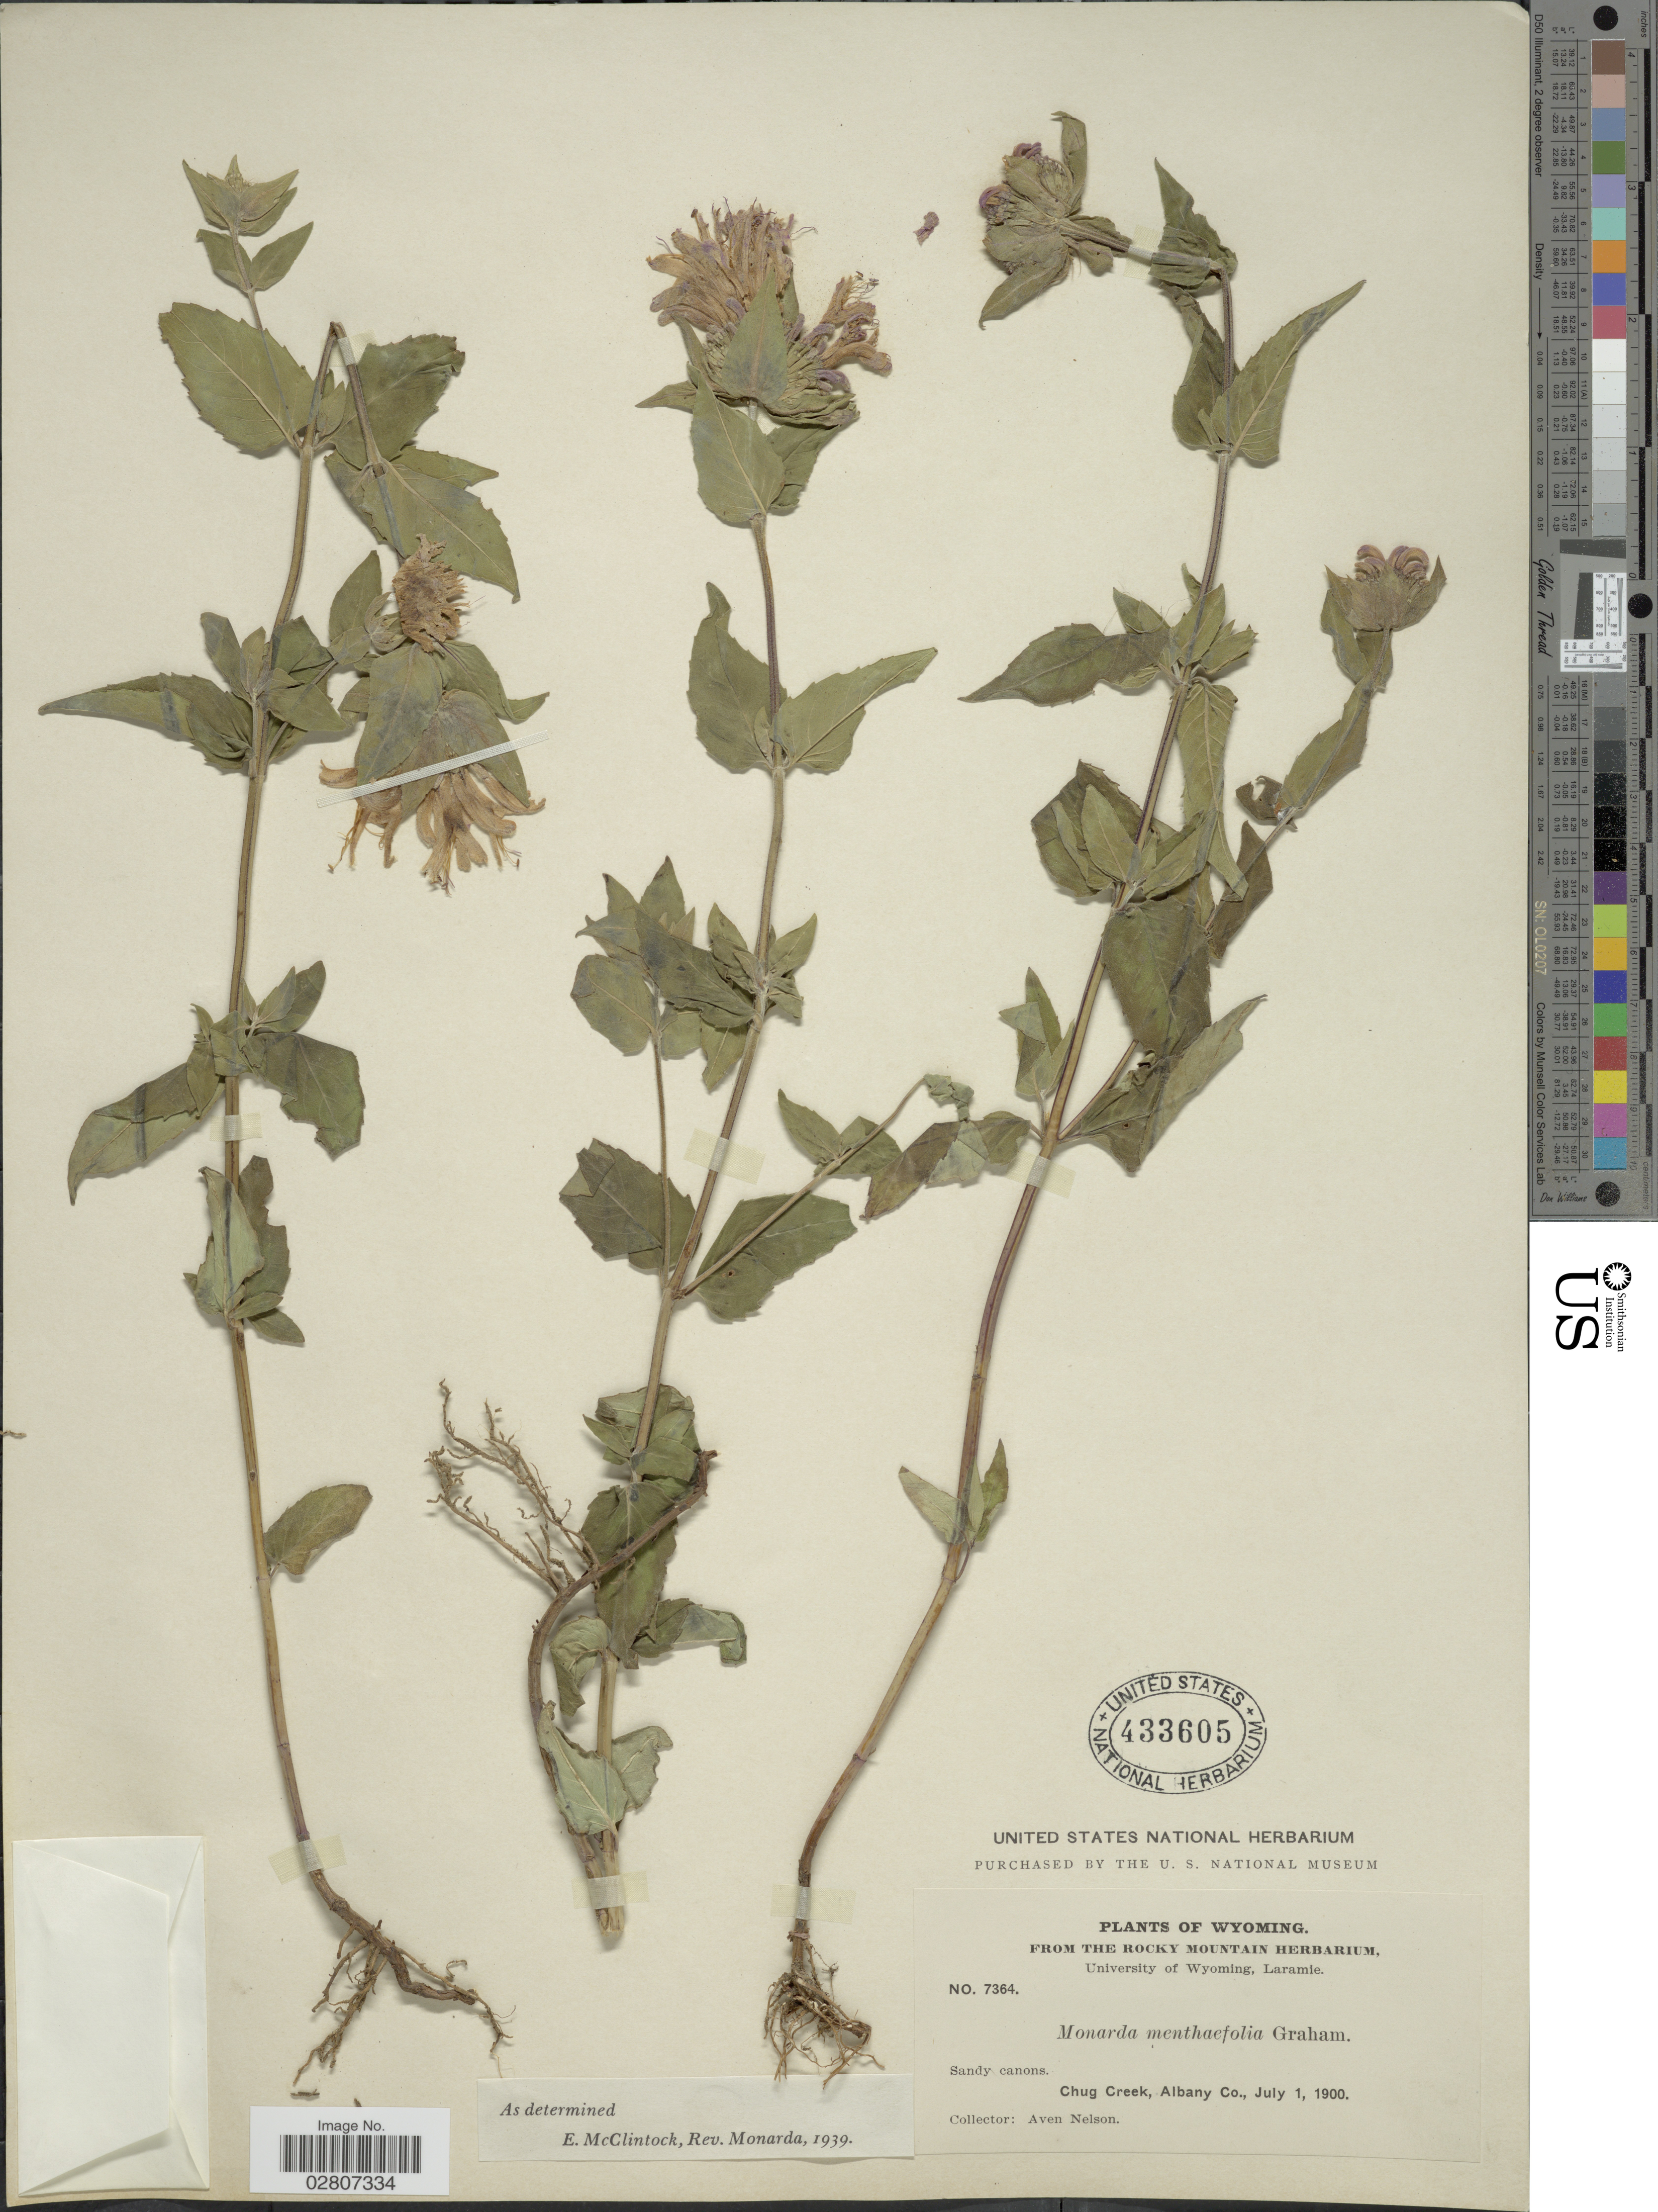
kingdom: Plantae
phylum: Tracheophyta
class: Magnoliopsida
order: Lamiales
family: Lamiaceae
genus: Monarda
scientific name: Monarda fistulosa var. menthifolia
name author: (Graham) Fernald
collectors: A. Nelson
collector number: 7364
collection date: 1900-07-01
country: United States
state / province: Wyoming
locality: Sandy canons. Chug Creek, Albany Co.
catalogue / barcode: US 433605